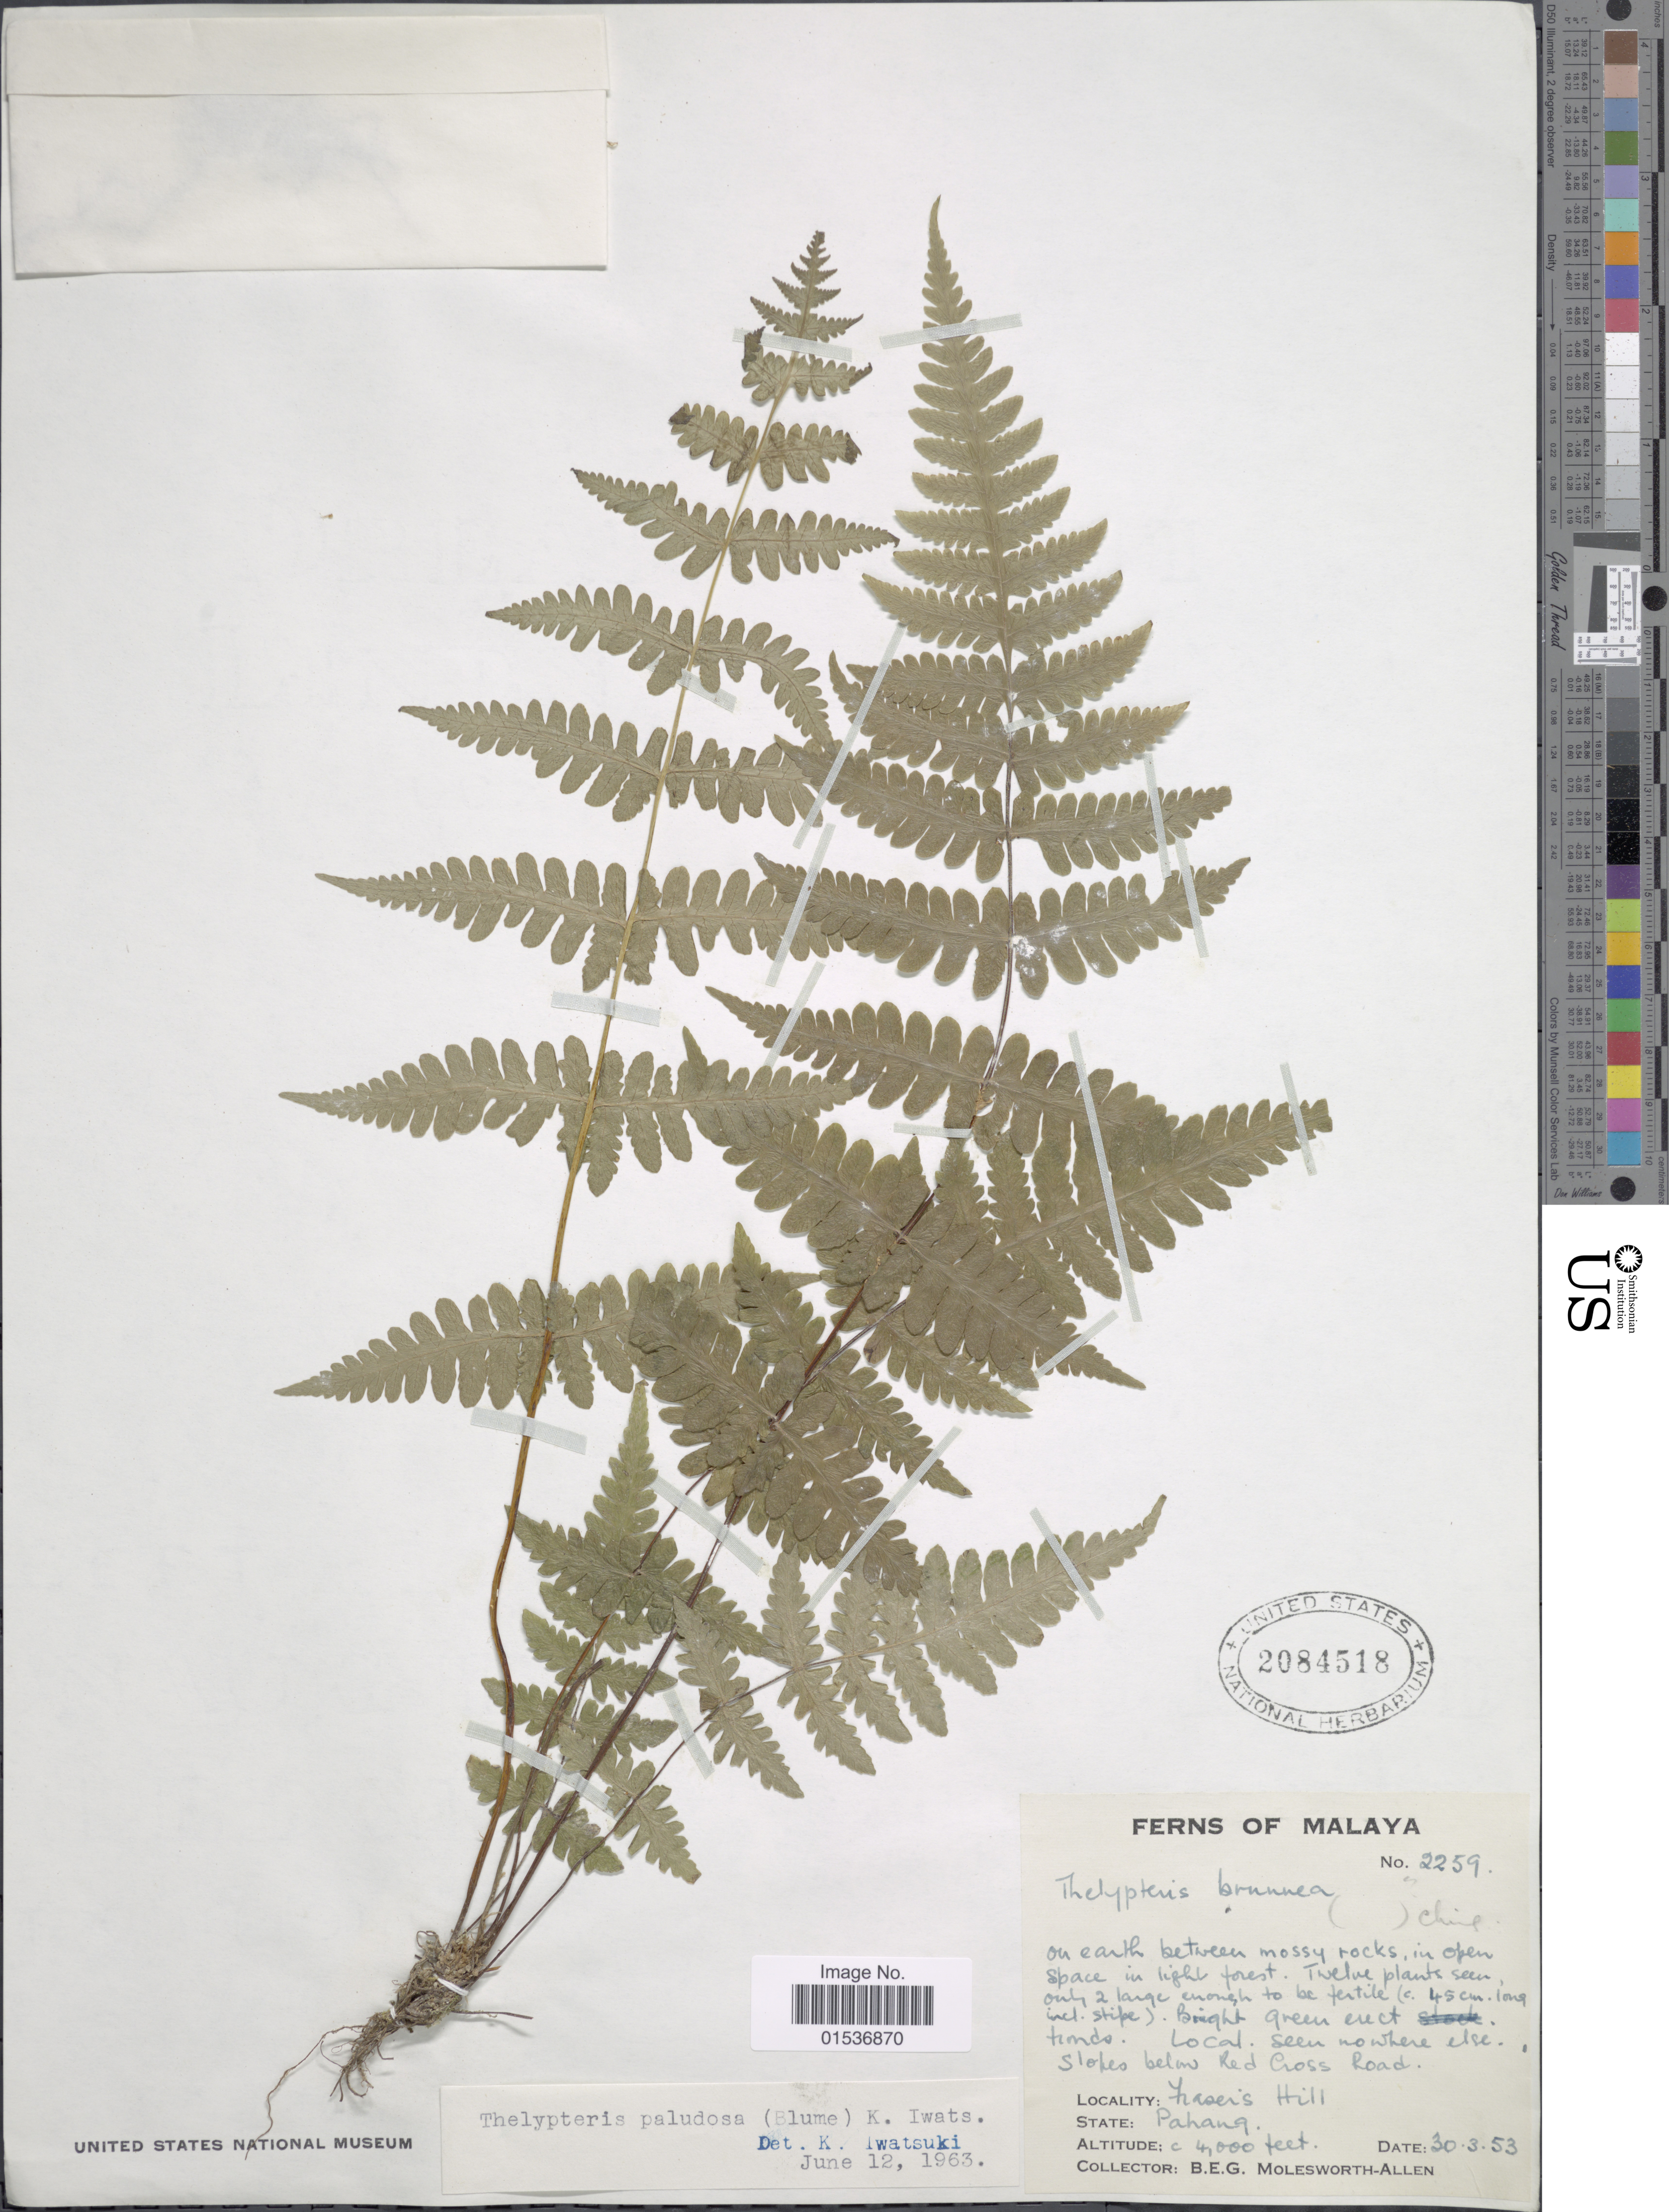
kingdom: Plantae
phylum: Tracheophyta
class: Polypodiopsida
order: Polypodiales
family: Thelypteridaceae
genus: Pseudophegopteris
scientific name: Pseudophegopteris pyrrhorachis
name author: (Kunze) Ching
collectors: B. E. G. Molesworth-Allen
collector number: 2259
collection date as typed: Transcribed d/m/y: 30/3/53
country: Malaysia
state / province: Pahang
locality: Malaya, Fraser's Hill, Pahang.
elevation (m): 1219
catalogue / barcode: US 2084518